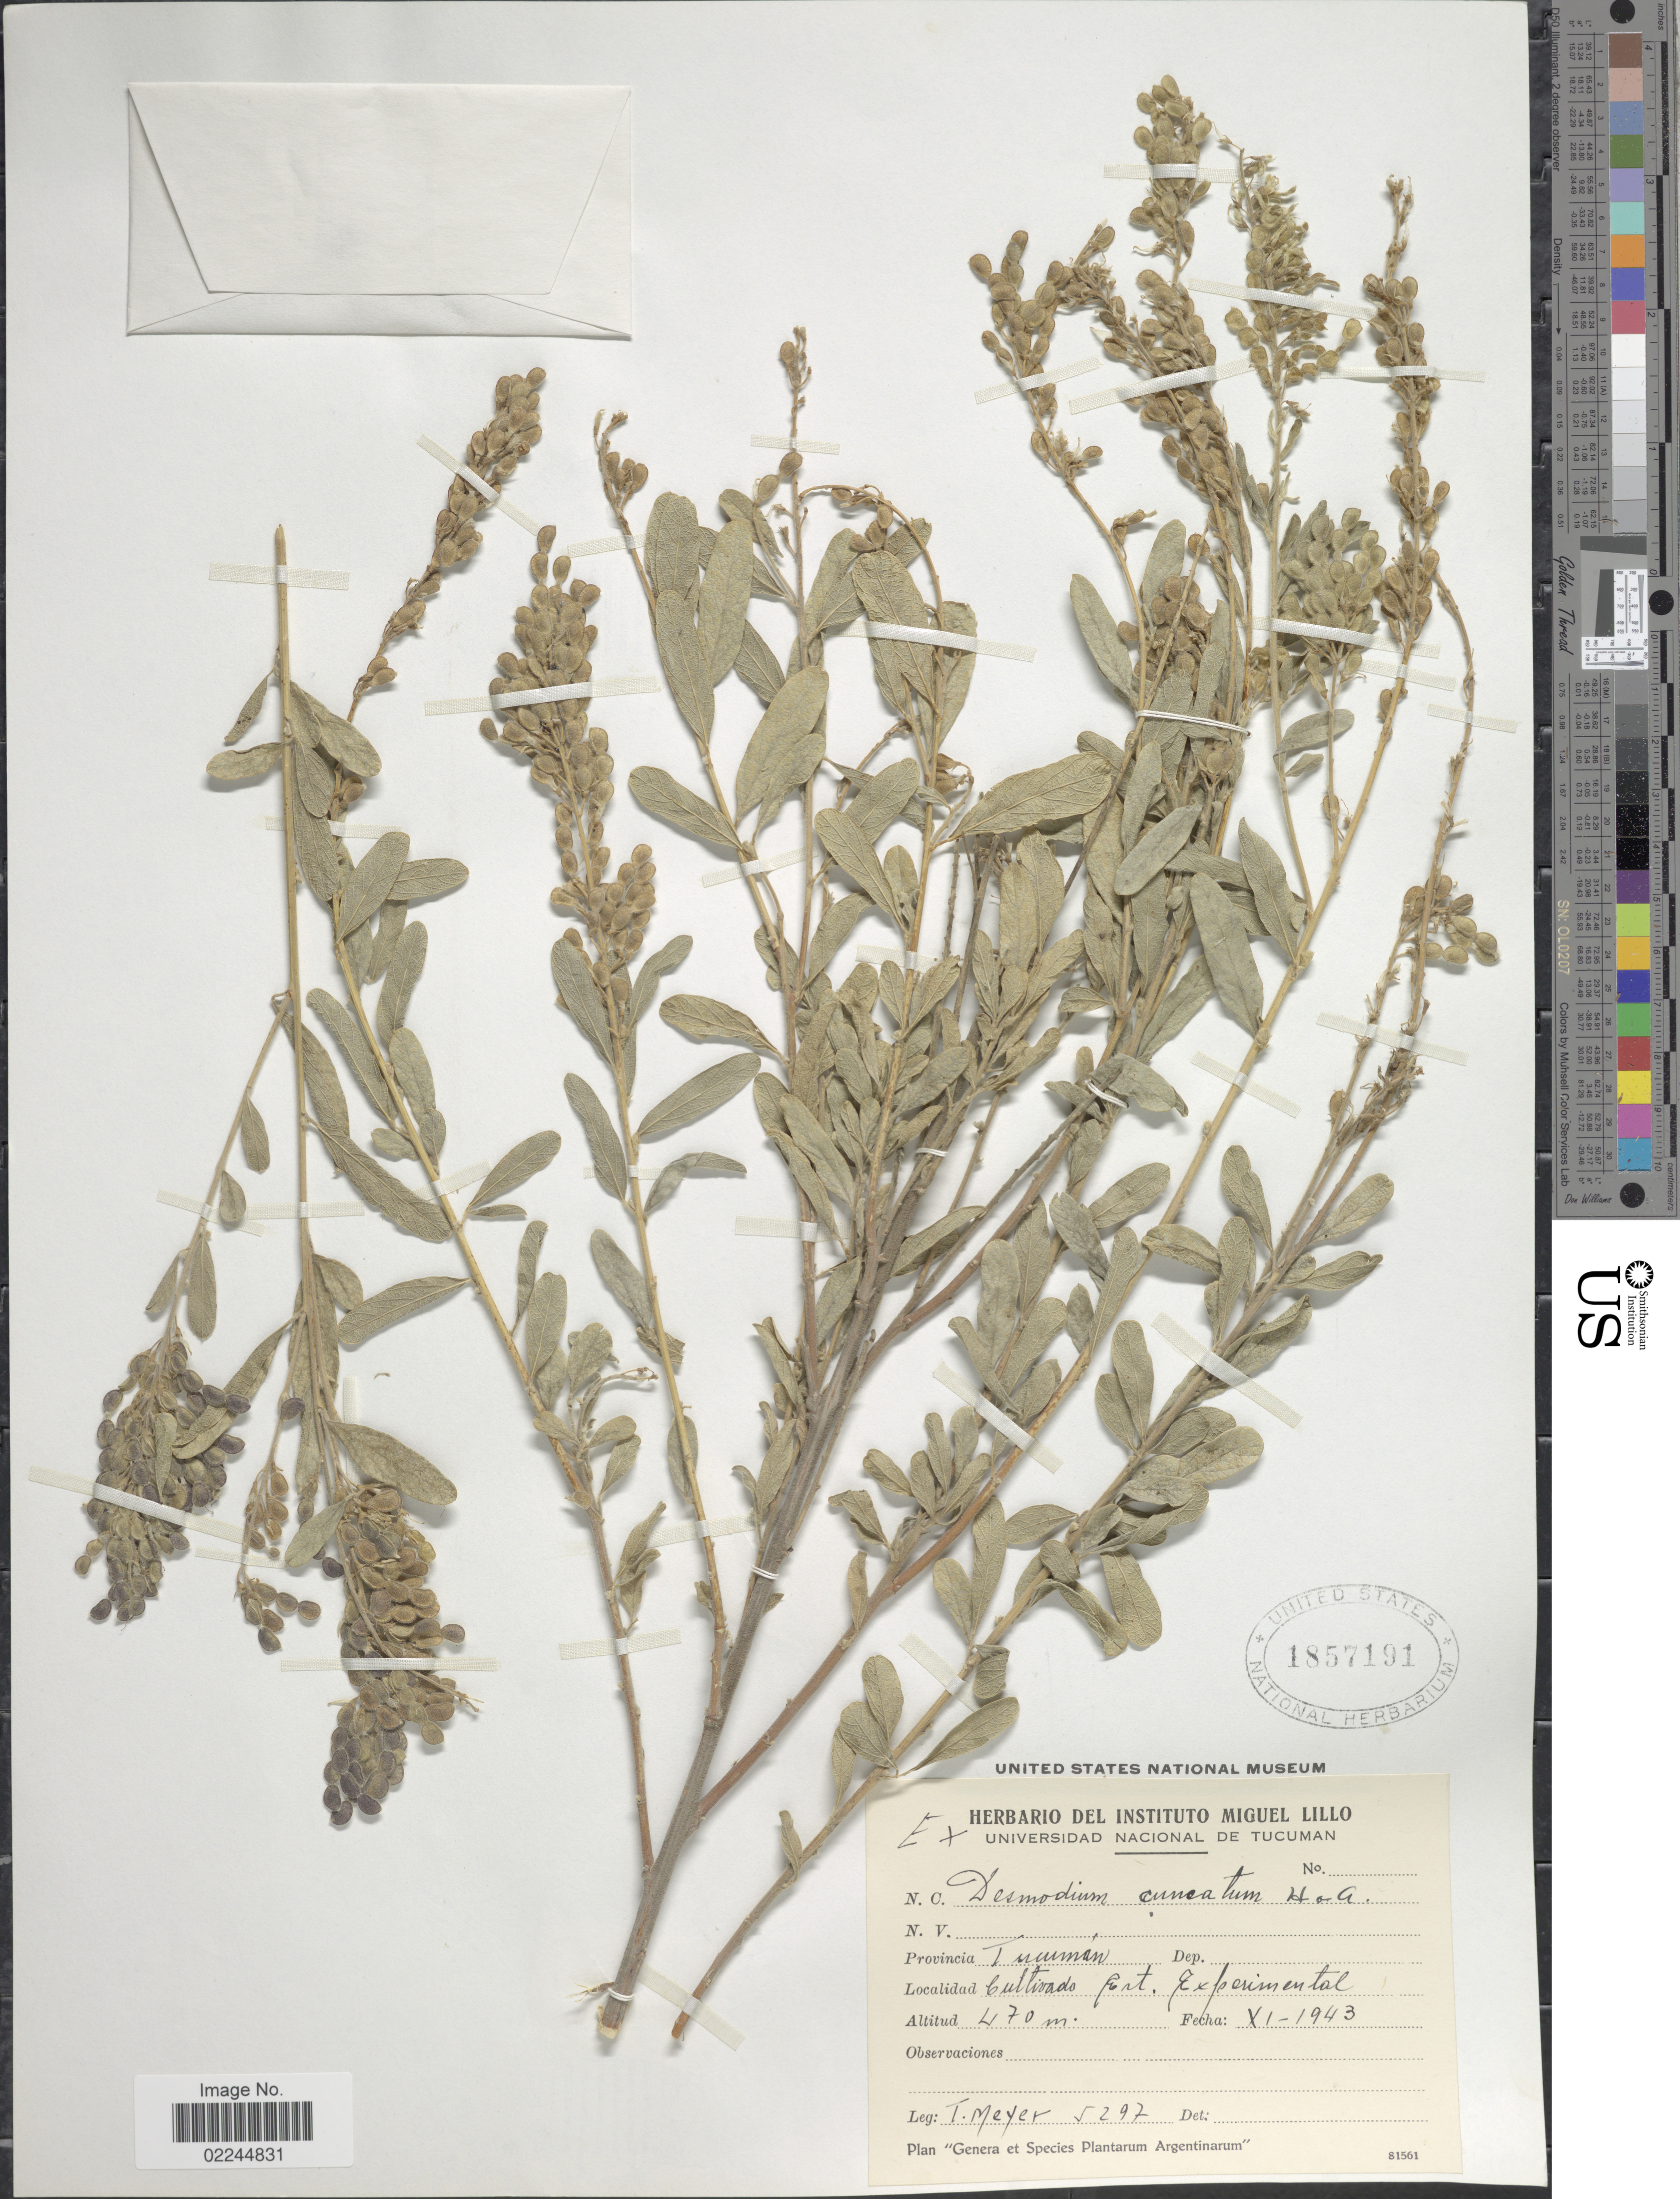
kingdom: Plantae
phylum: Tracheophyta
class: Magnoliopsida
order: Fabales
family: Fabaceae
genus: Desmodium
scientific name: Desmodium cuneatum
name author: Hook. & Arn.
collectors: T. Meyer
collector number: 5297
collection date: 1943-11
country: Argentina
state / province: Tucuman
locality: Cultivado Est. Experimental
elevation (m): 470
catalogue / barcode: US 1857191